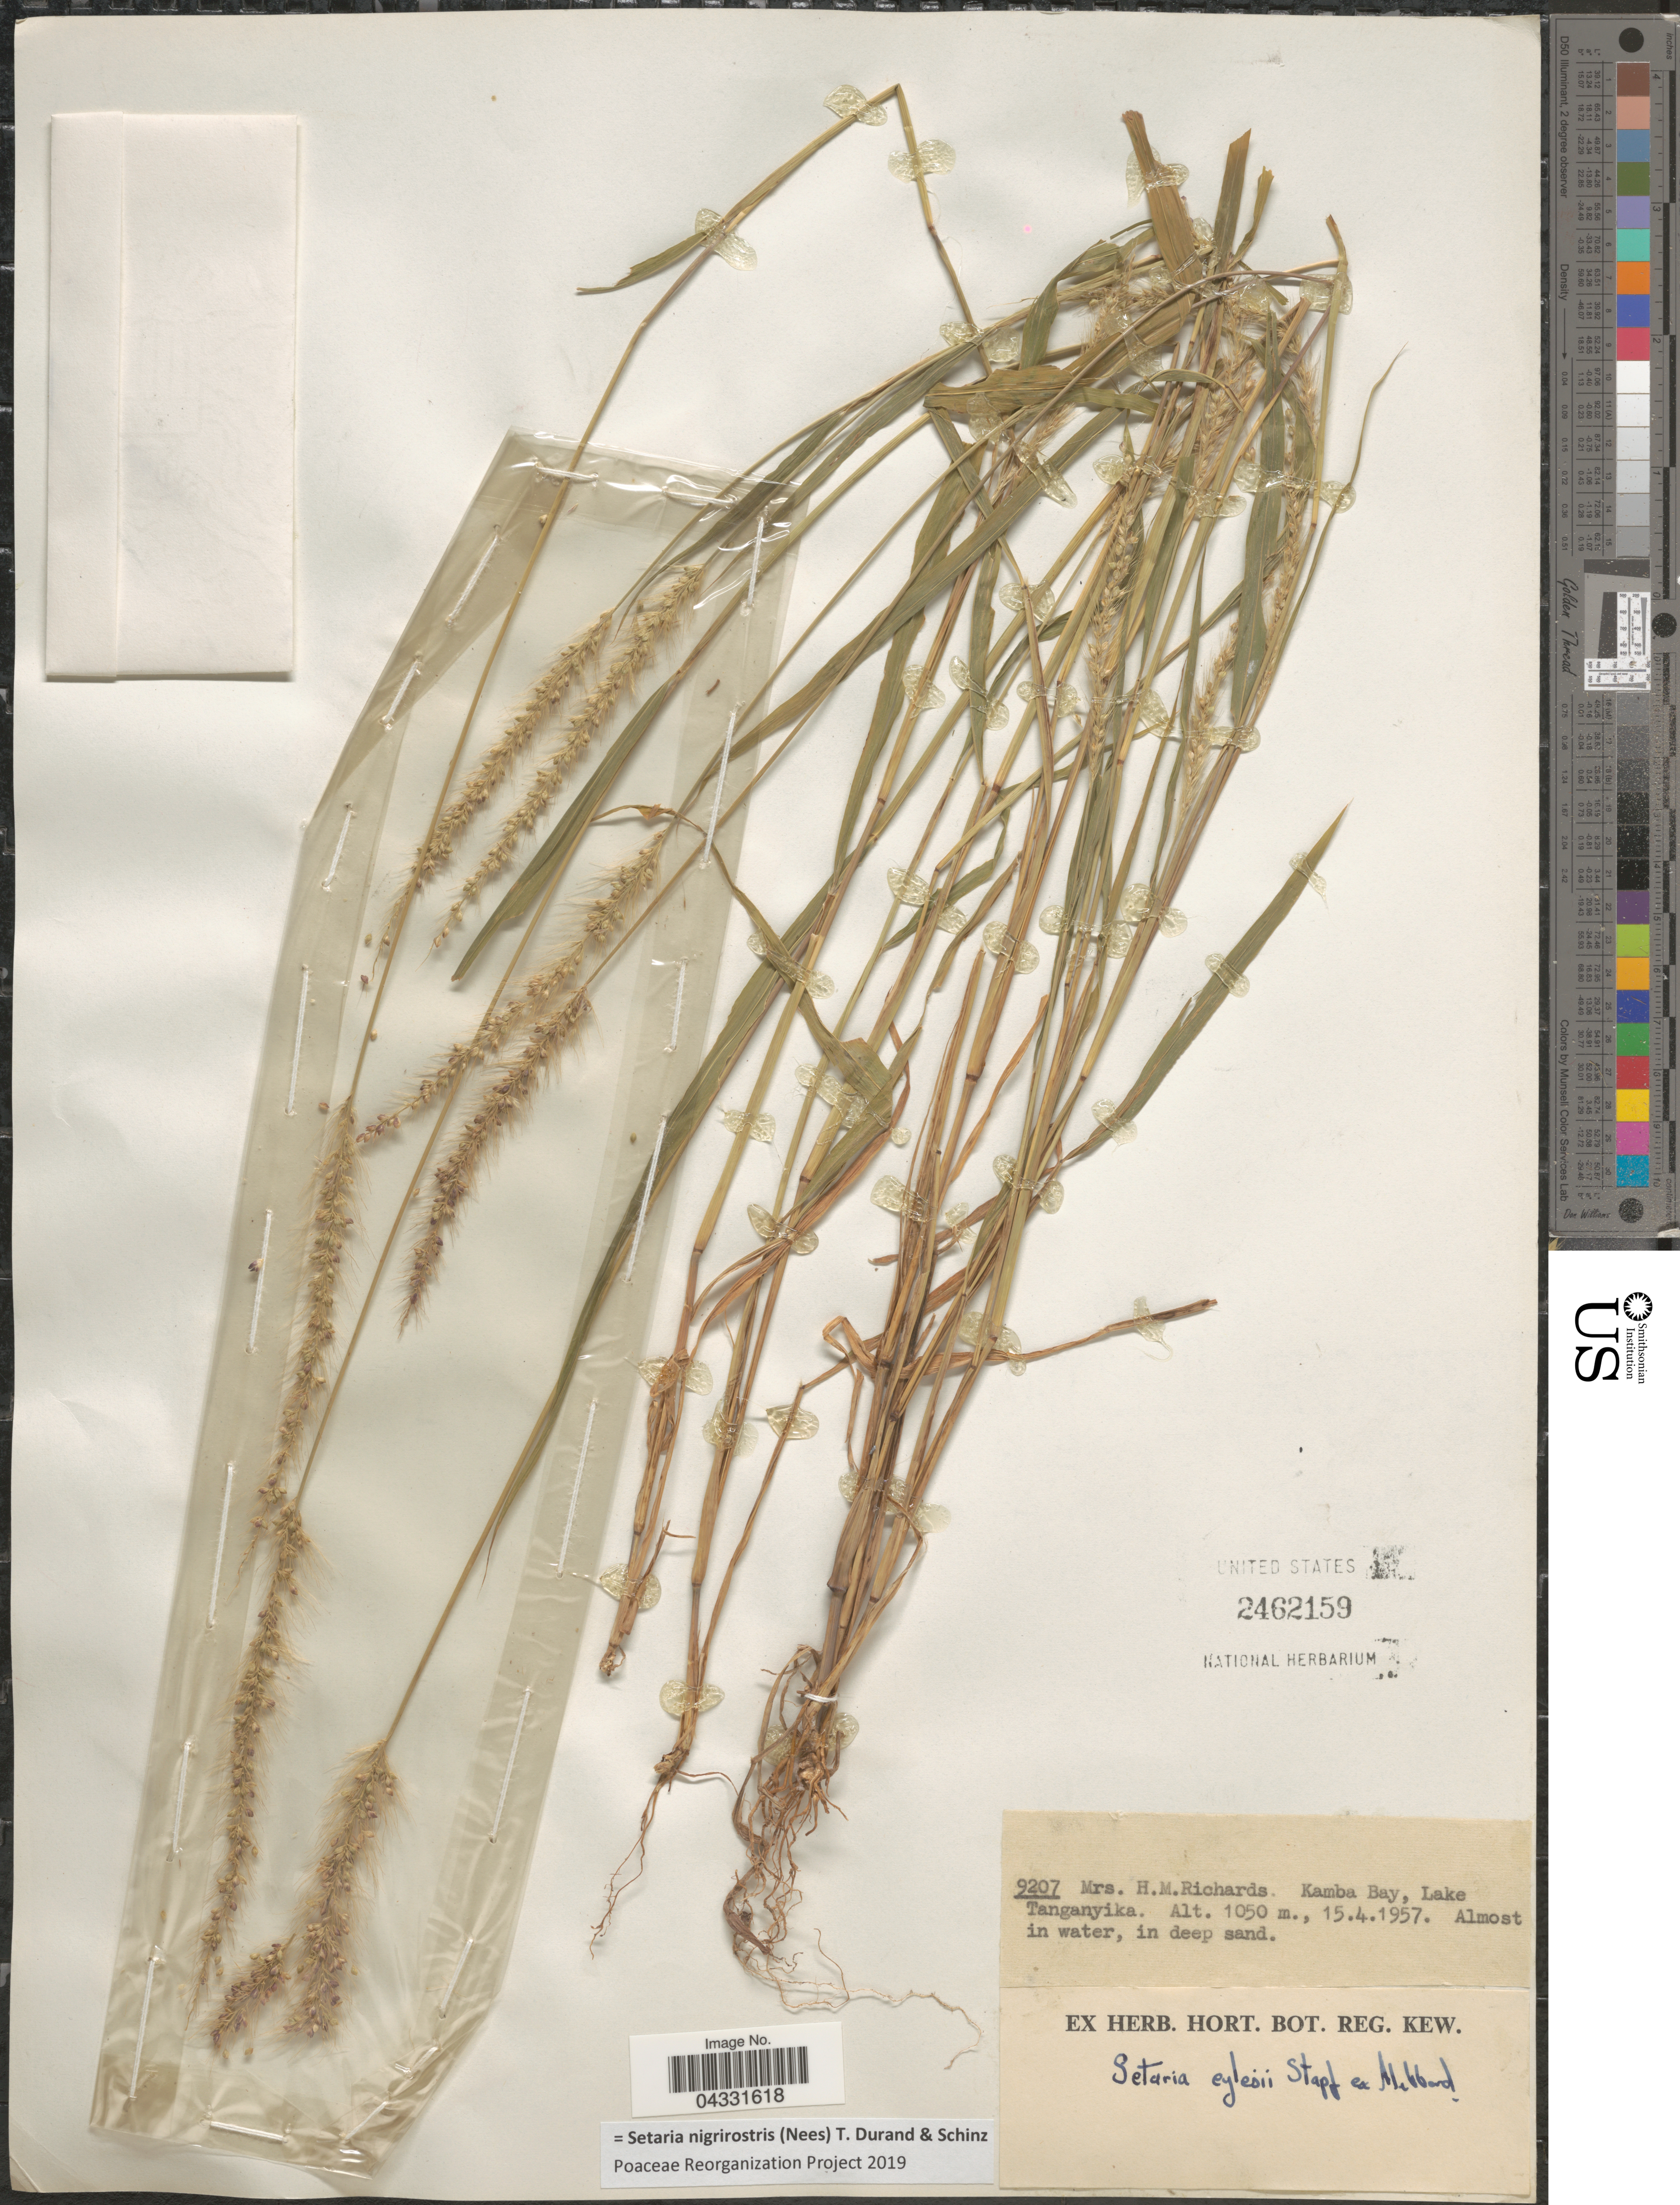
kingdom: Plantae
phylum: Tracheophyta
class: Liliopsida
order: Poales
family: Poaceae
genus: Setaria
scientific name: Setaria nigrirostris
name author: (Nees) Durand & Schinz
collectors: H. Richards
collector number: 9207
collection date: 1957-04-15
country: Tanzania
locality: Kamba Bay, Lake Tanganyika.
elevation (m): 1050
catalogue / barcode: US 2462159